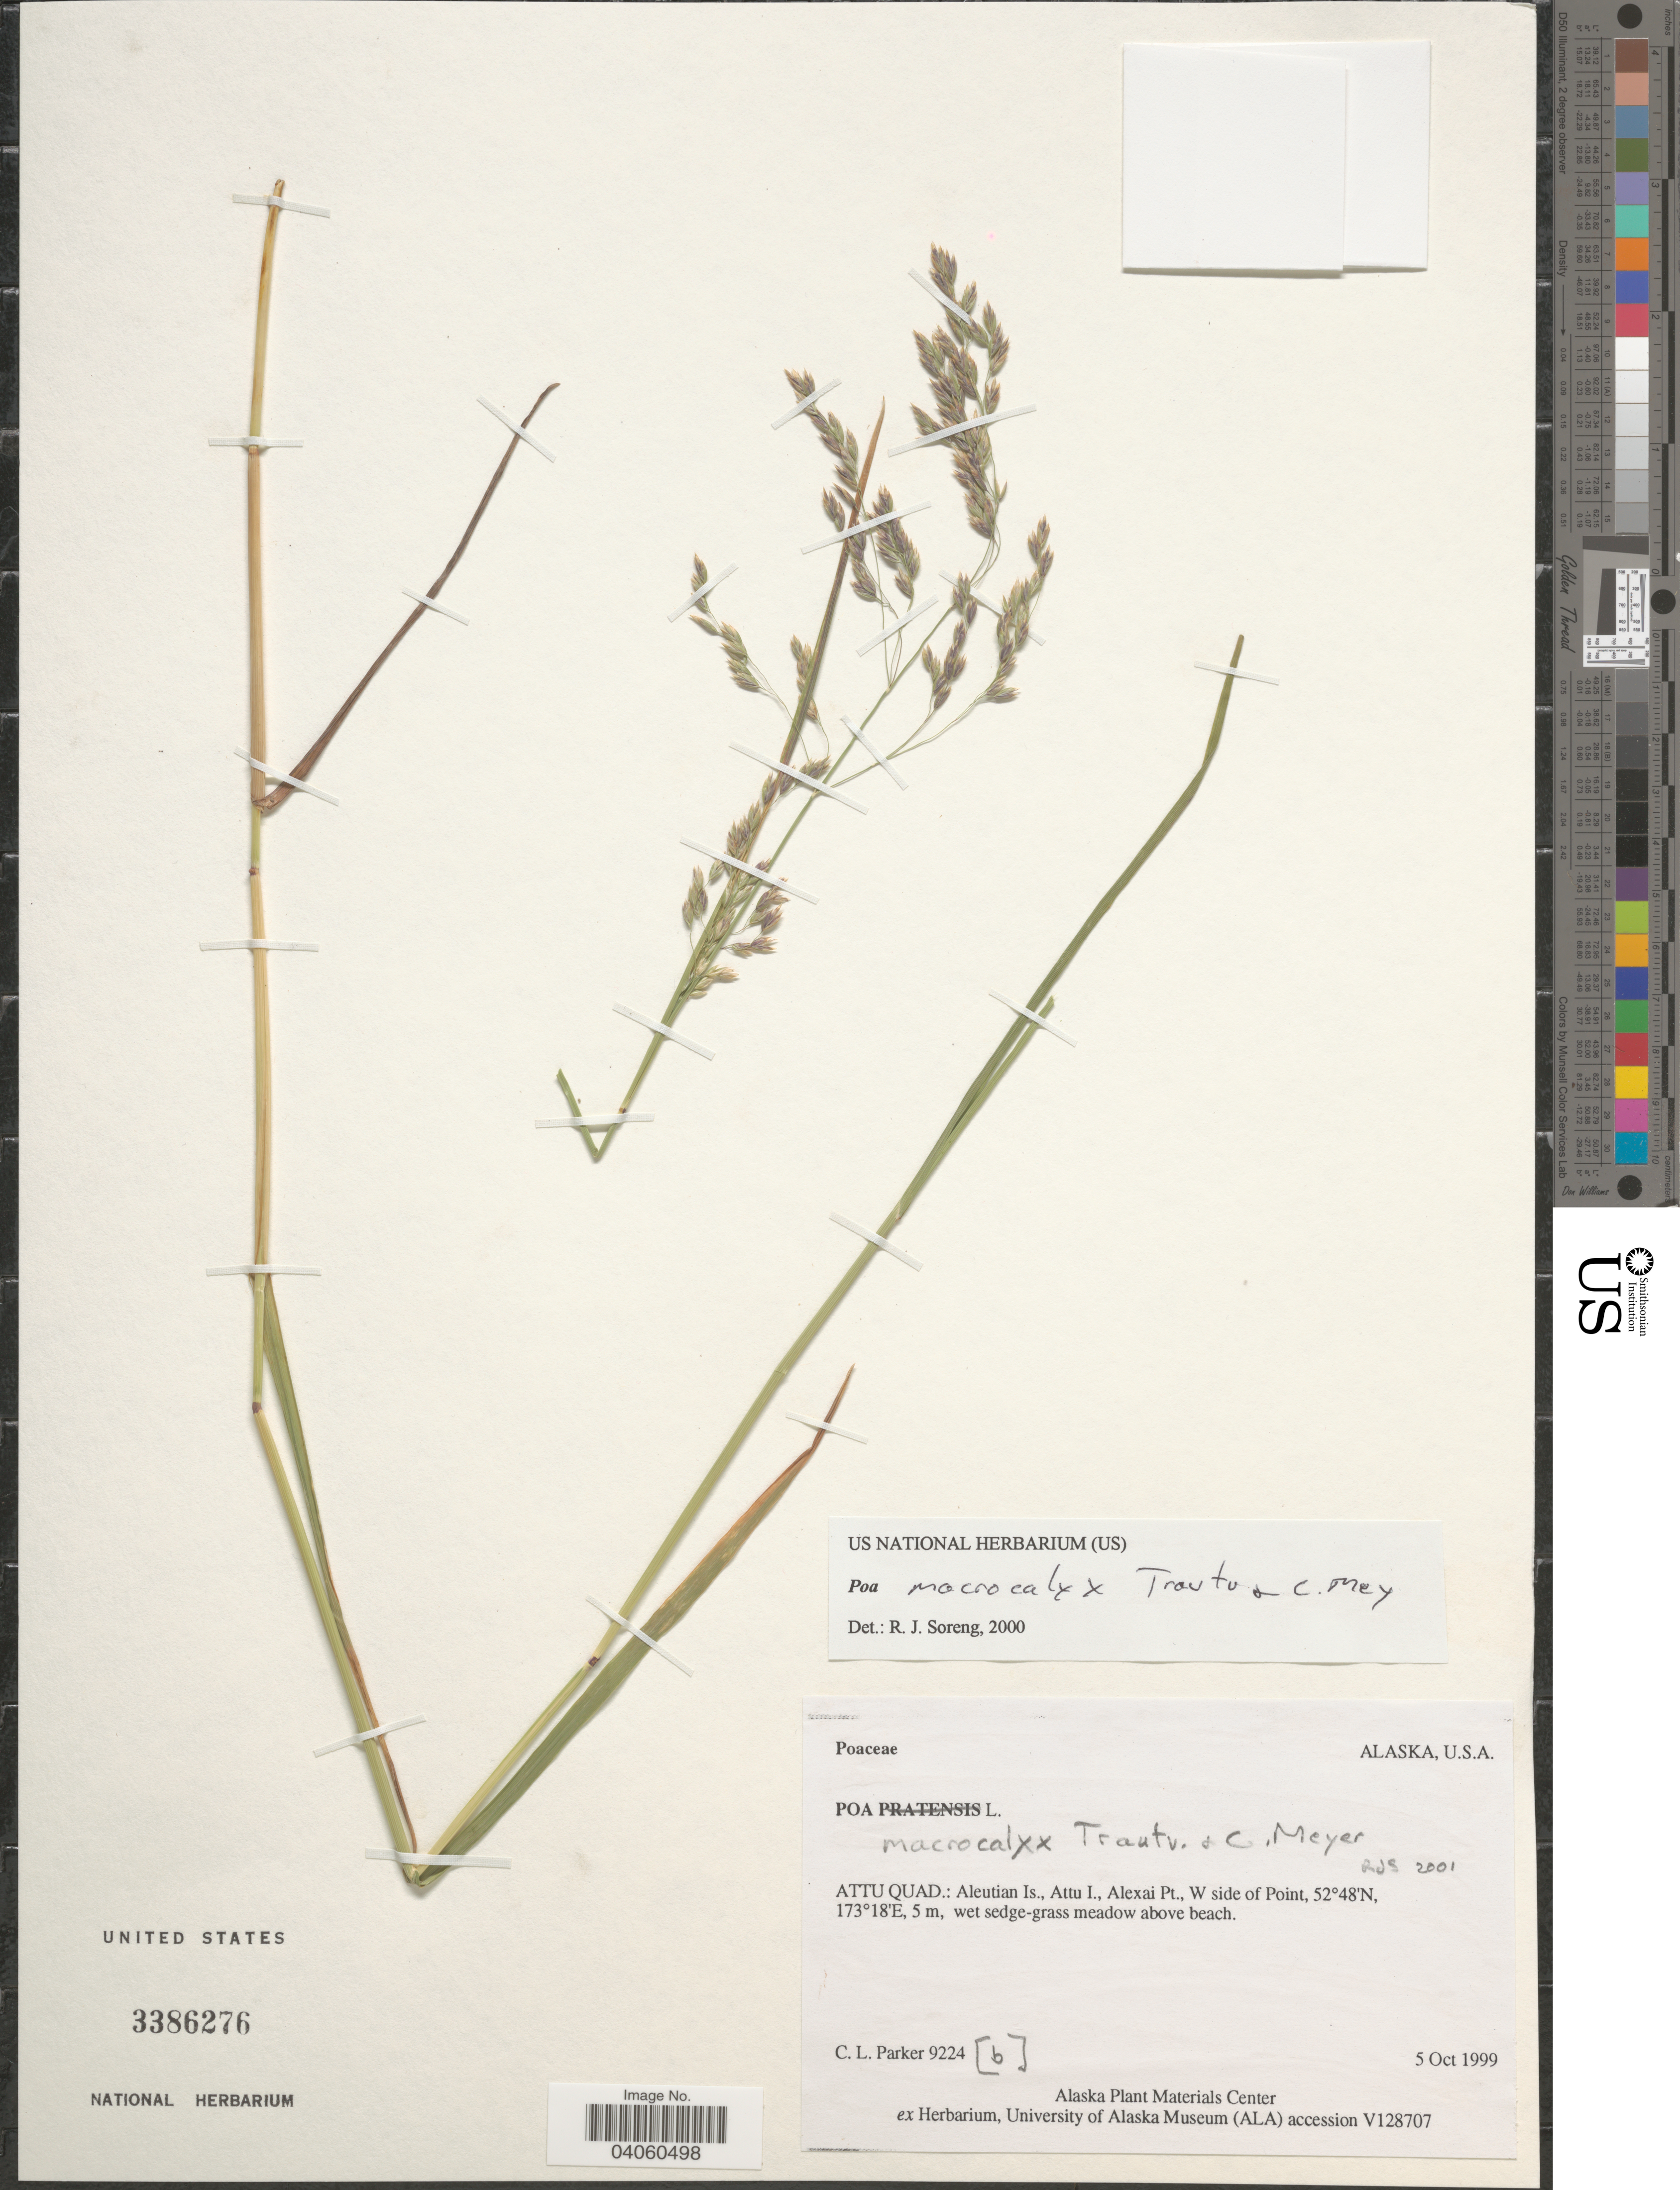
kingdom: Plantae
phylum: Tracheophyta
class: Liliopsida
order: Poales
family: Poaceae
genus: Poa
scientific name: Poa macrocalyx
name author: Trautv. & C.A. Mey.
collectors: C. L. Parker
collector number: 9224[b]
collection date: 1999-10-05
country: United States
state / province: Alaska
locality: Attu Quad.: Aleutian Is., Attu I., Alexai Pt., W side of Point.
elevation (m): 5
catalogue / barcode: US 3386276